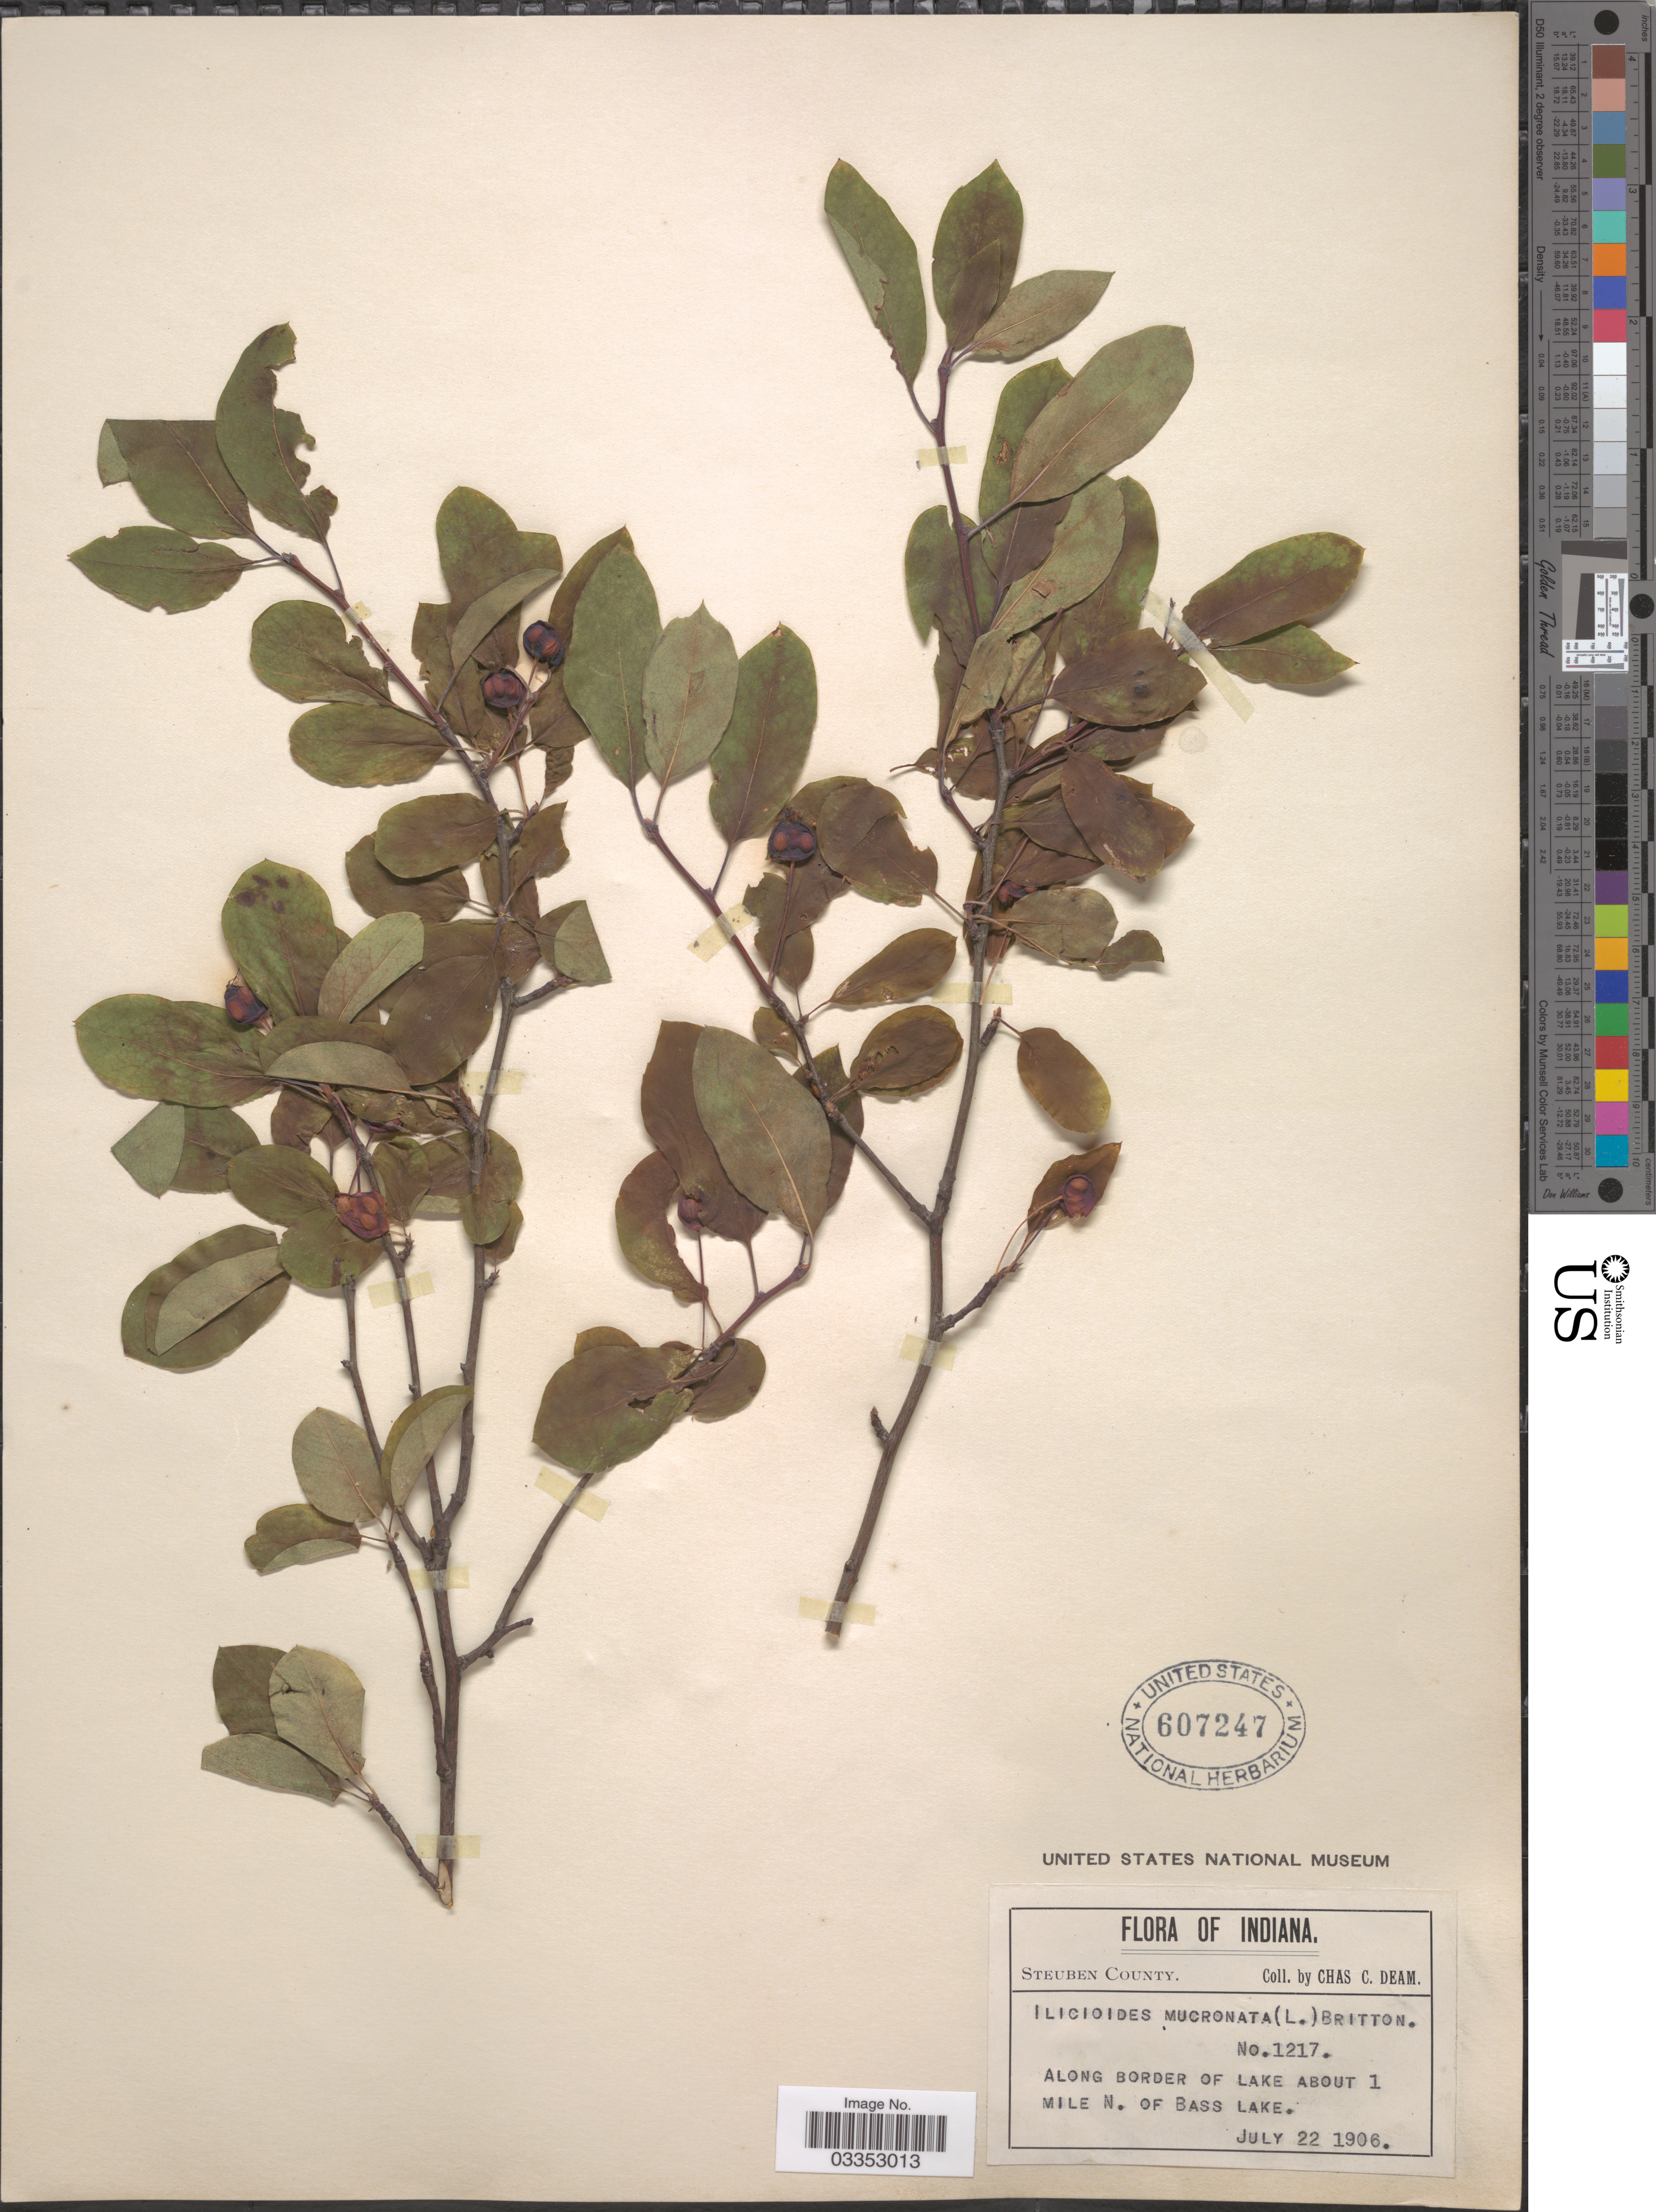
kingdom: Plantae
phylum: Tracheophyta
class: Magnoliopsida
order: Aquifoliales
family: Aquifoliaceae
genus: Nemopanthus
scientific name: Nemopanthus mucronatus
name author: (L.) Trel.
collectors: C. C. Deam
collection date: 1906-07-22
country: United States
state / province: Indiana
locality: Steuben County. Along border of lake about 1 mile N. of Bass Lake.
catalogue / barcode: US 607247